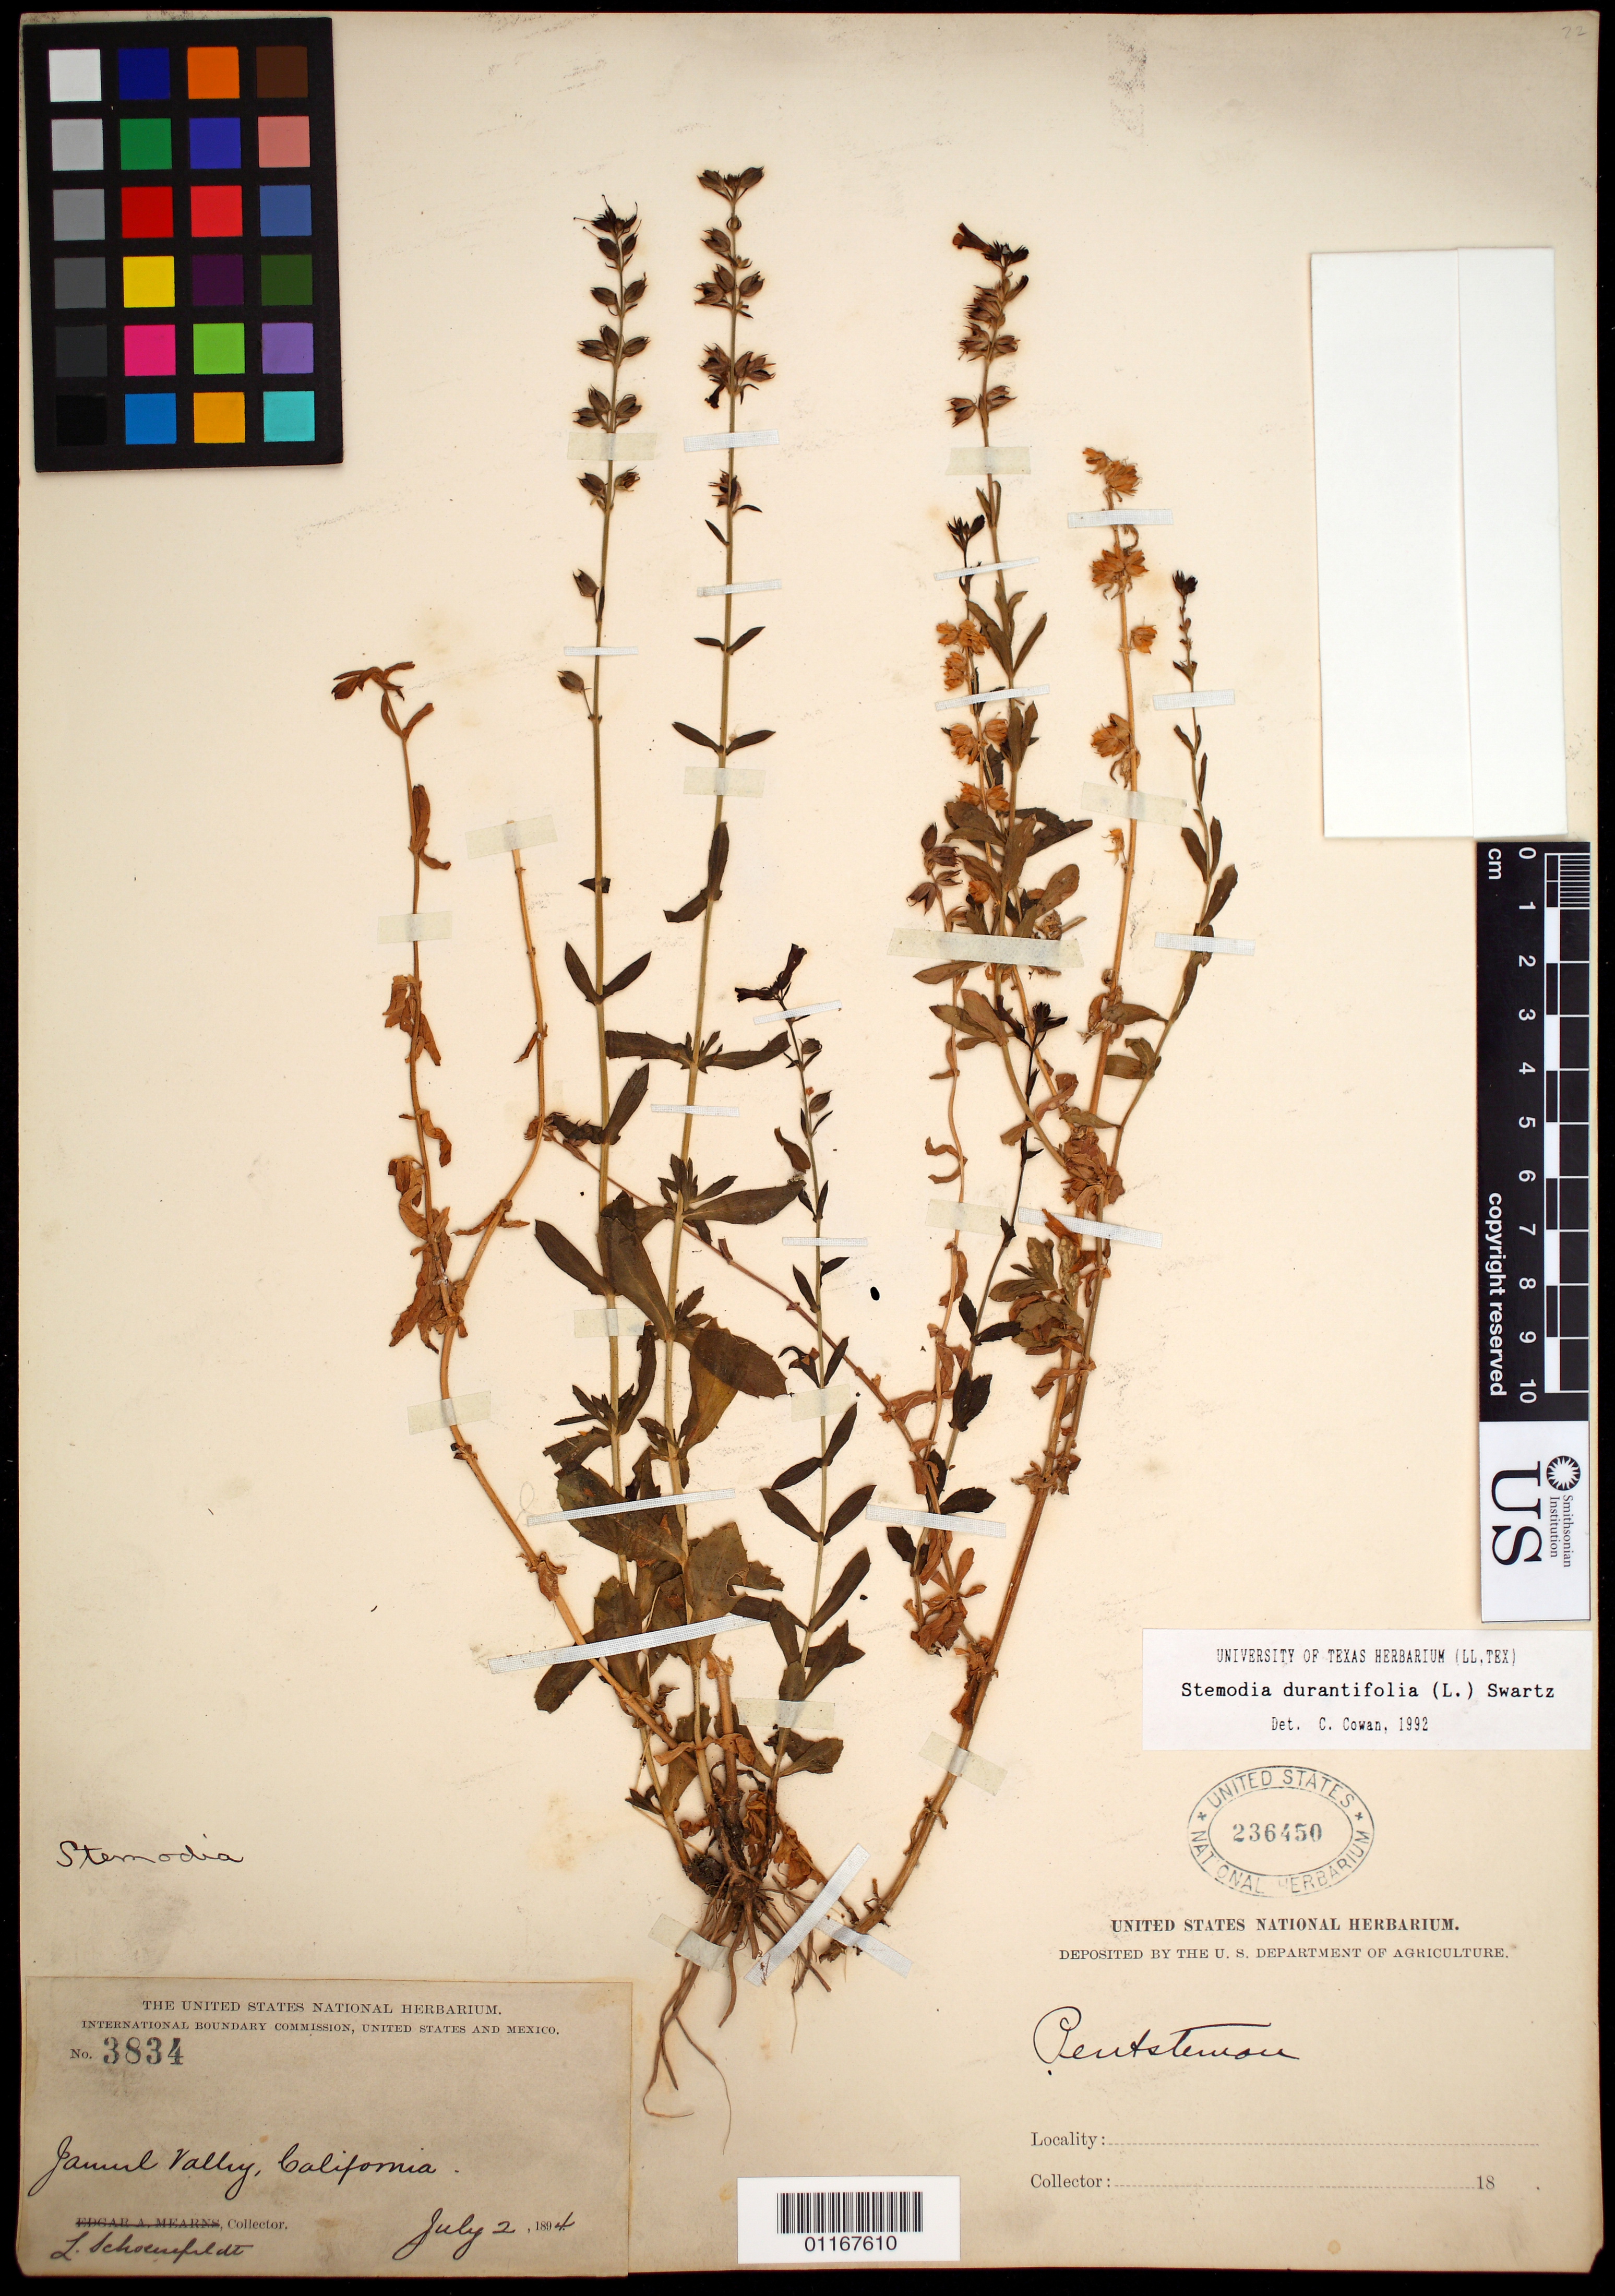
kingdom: Plantae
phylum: Tracheophyta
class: Magnoliopsida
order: Lamiales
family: Plantaginaceae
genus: Stemodia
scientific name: Stemodia durantifolia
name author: (L.) Sw.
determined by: Cowan, C.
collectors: L. Schounfeldt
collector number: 3834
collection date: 1894-07-02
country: United States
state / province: California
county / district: San Diego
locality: Jamul Valley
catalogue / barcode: US 236450